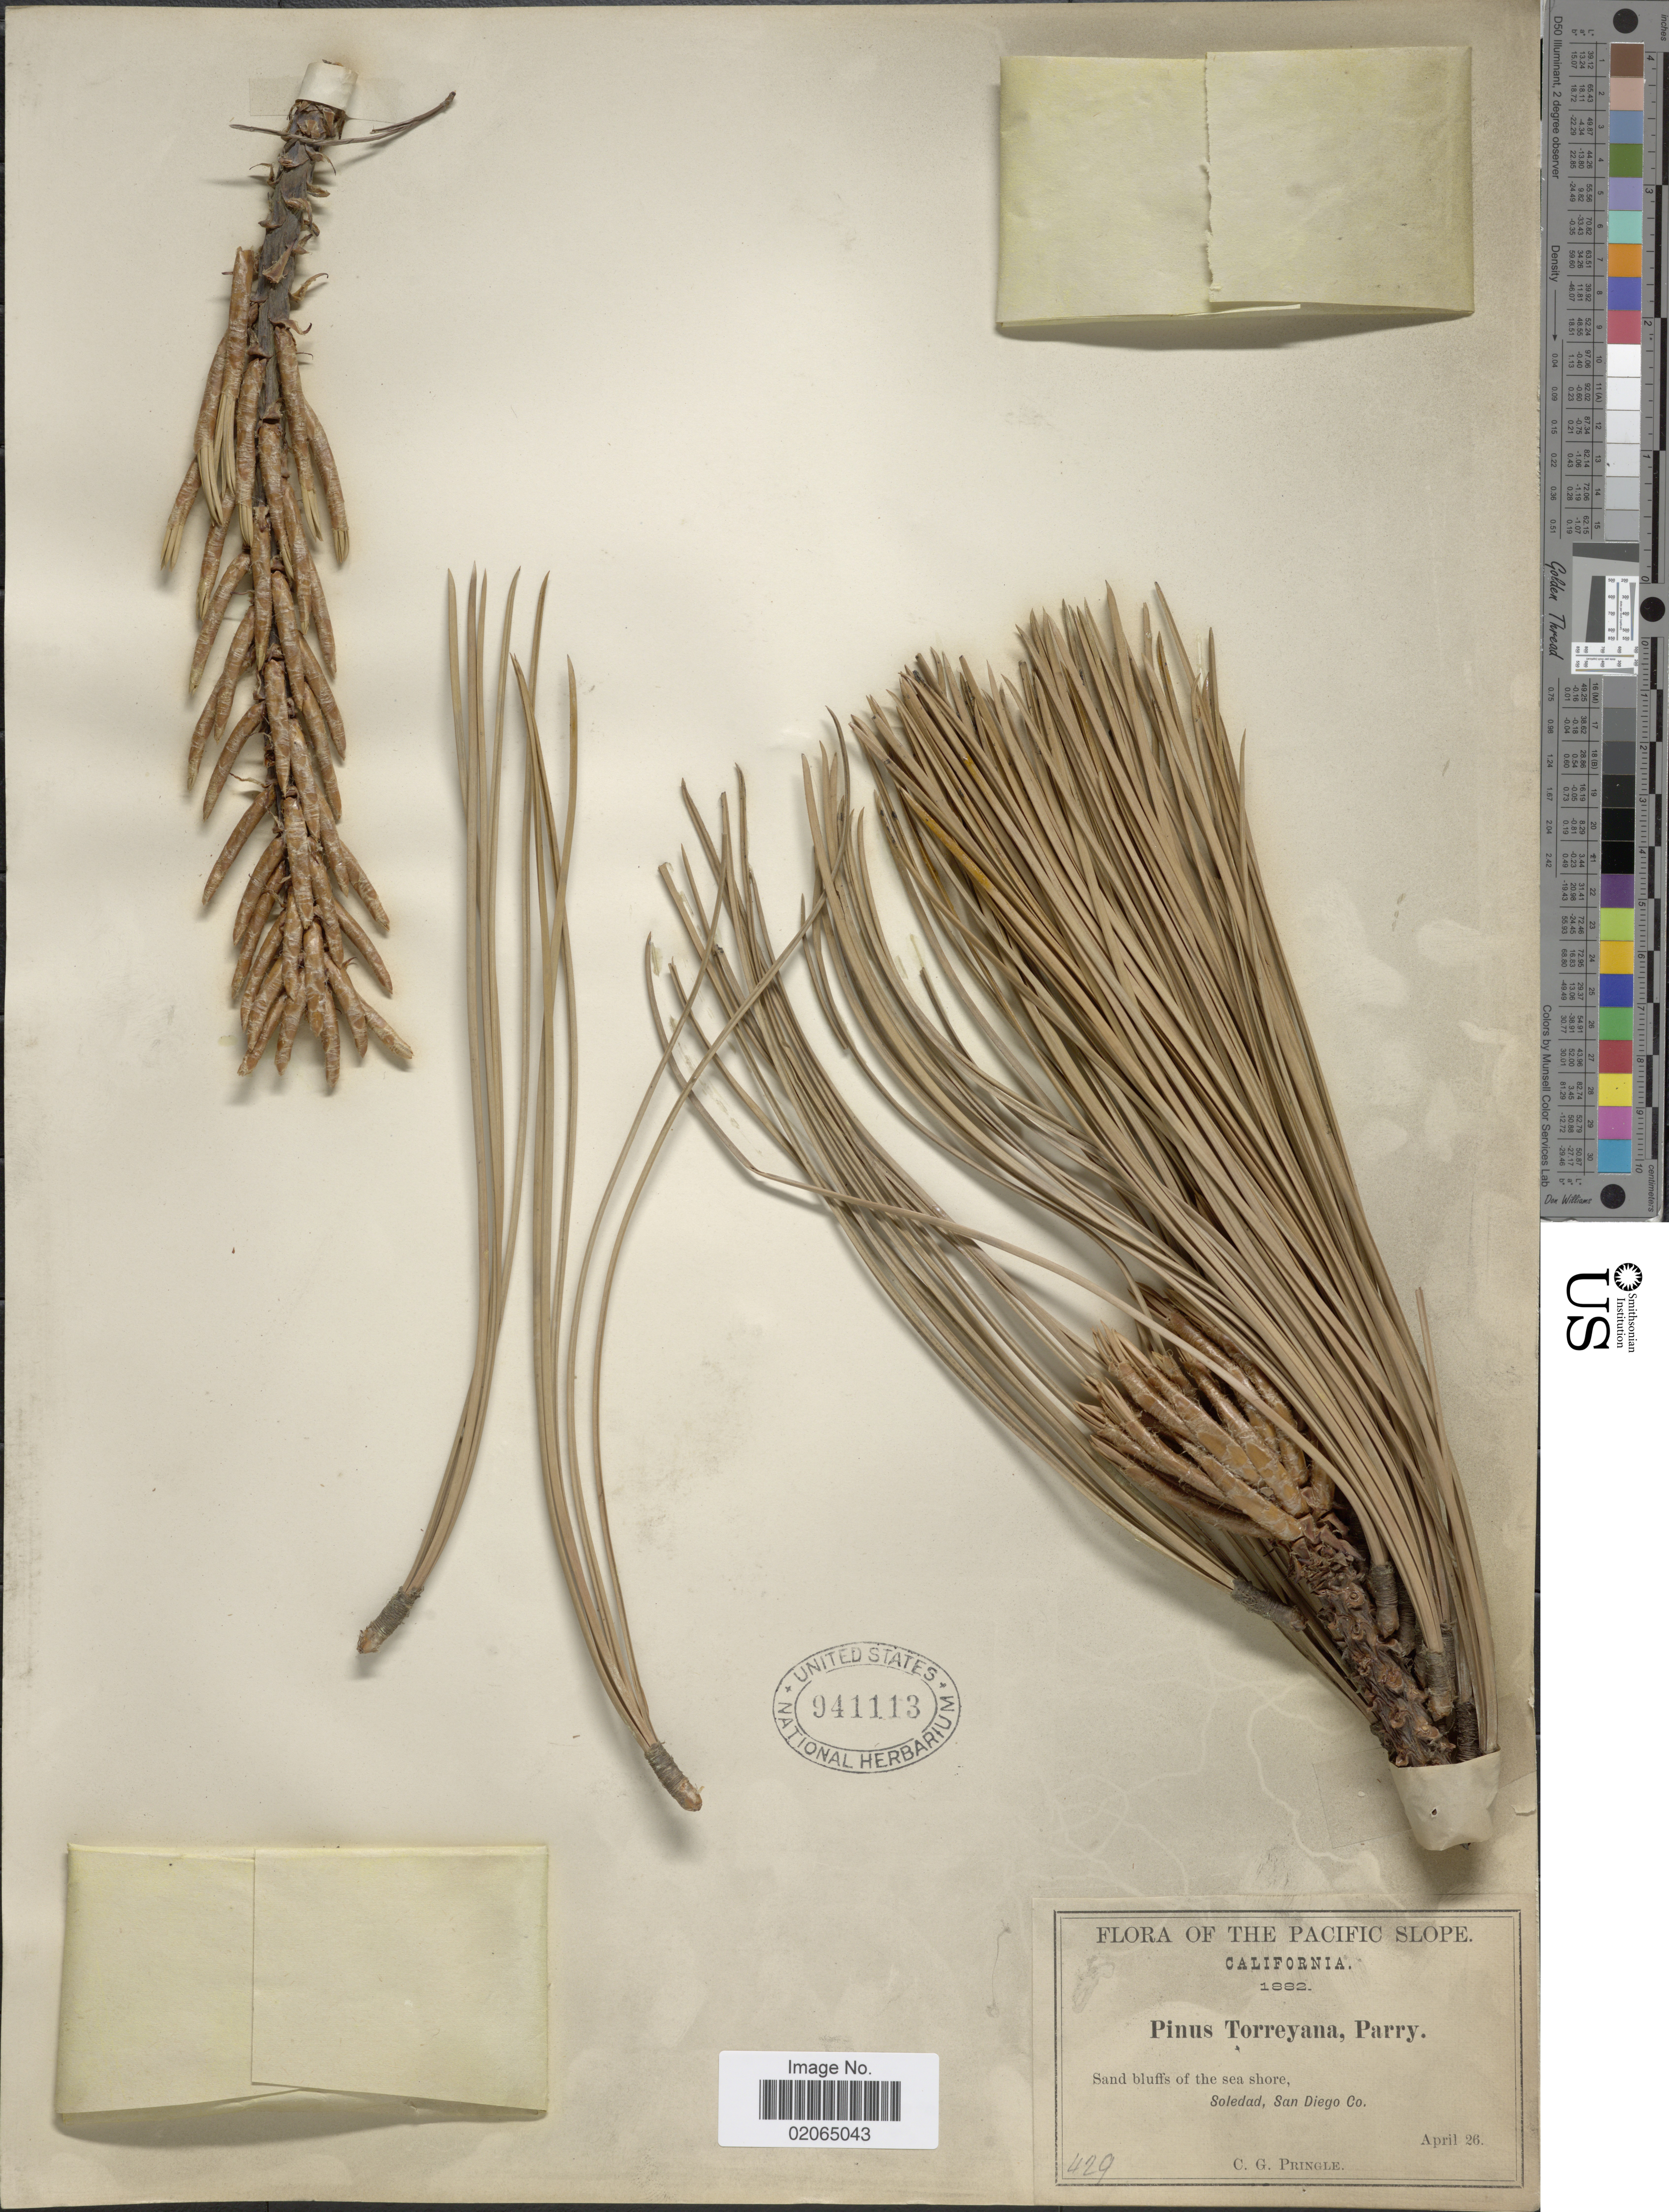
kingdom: Plantae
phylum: Tracheophyta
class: Pinopsida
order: Pinales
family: Pinaceae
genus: Pinus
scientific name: Pinus torreyana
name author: Parry ex Carrière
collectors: C. G. Pringle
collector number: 429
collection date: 1882-04-26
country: United States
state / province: California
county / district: San Diego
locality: Soledad, San Diego Co. The Pacific Slope.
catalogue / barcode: US 941113